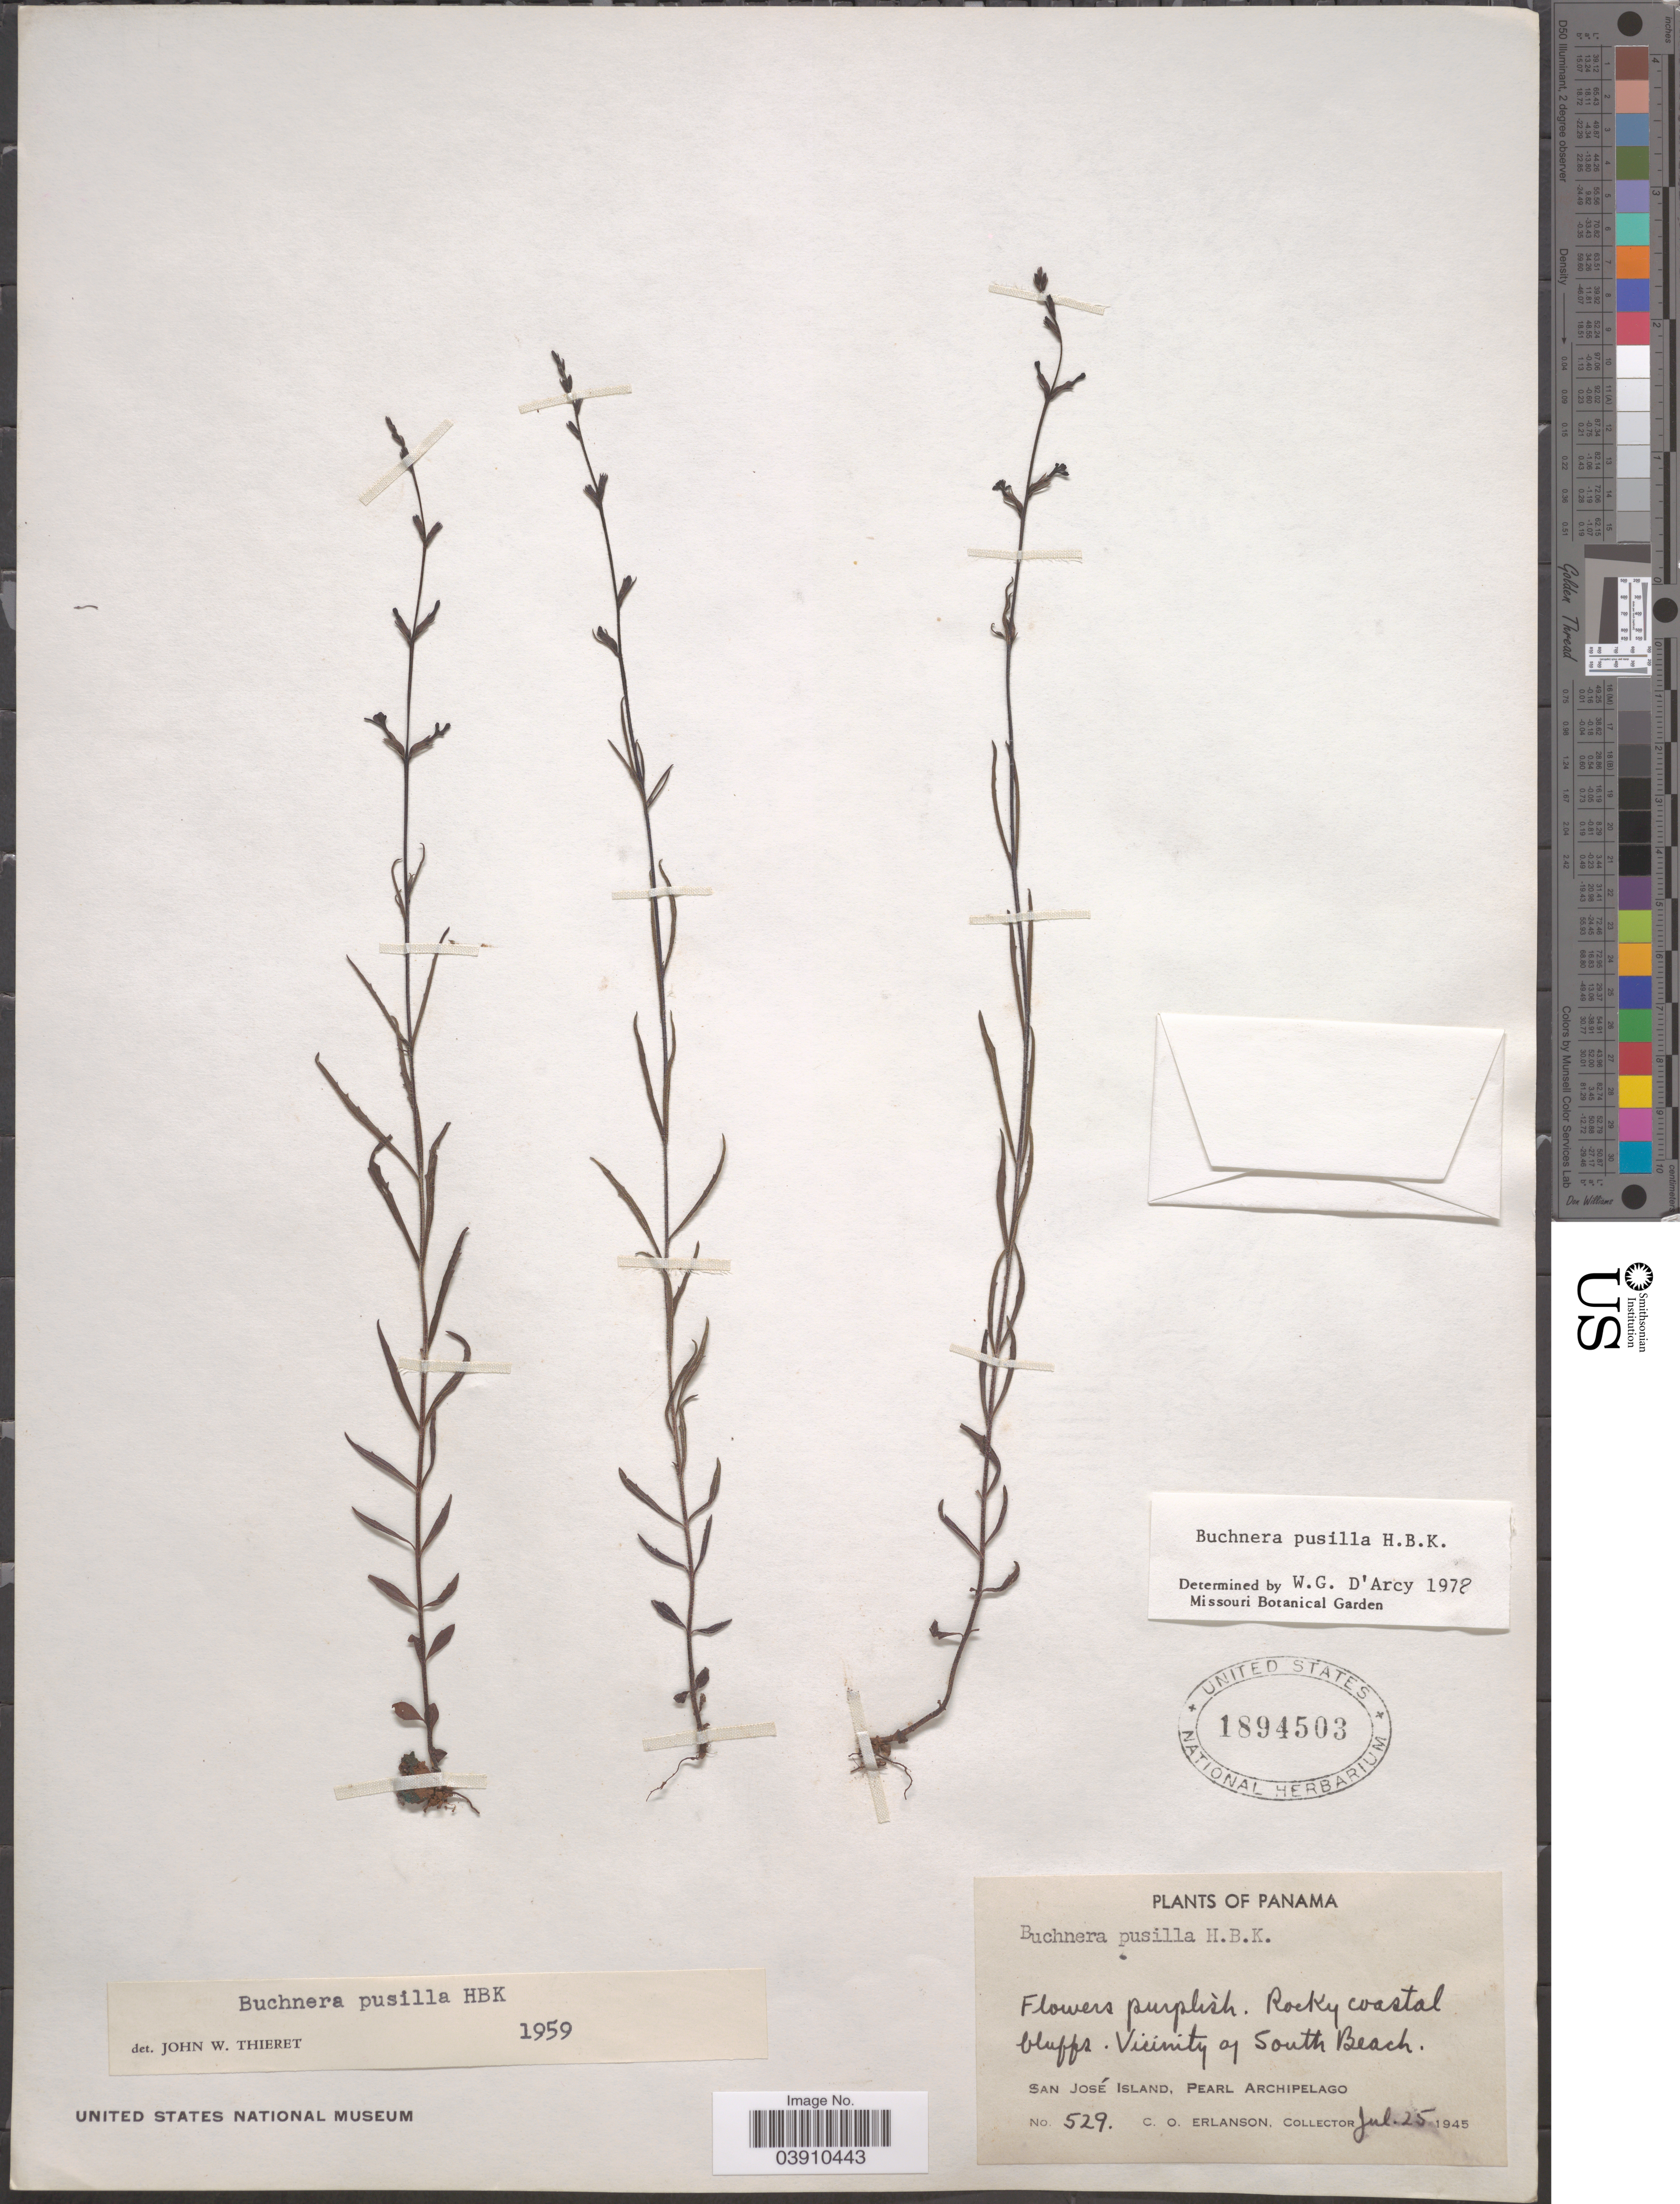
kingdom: Plantae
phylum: Tracheophyta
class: Magnoliopsida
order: Lamiales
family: Orobanchaceae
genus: Buchnera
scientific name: Buchnera pusilla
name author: Kunth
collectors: C. O. Erlanson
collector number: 529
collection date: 1945-07-25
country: Panama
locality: Vicinity of South Beach. San José Island, Pearl Archipelago.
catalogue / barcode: US 1894503